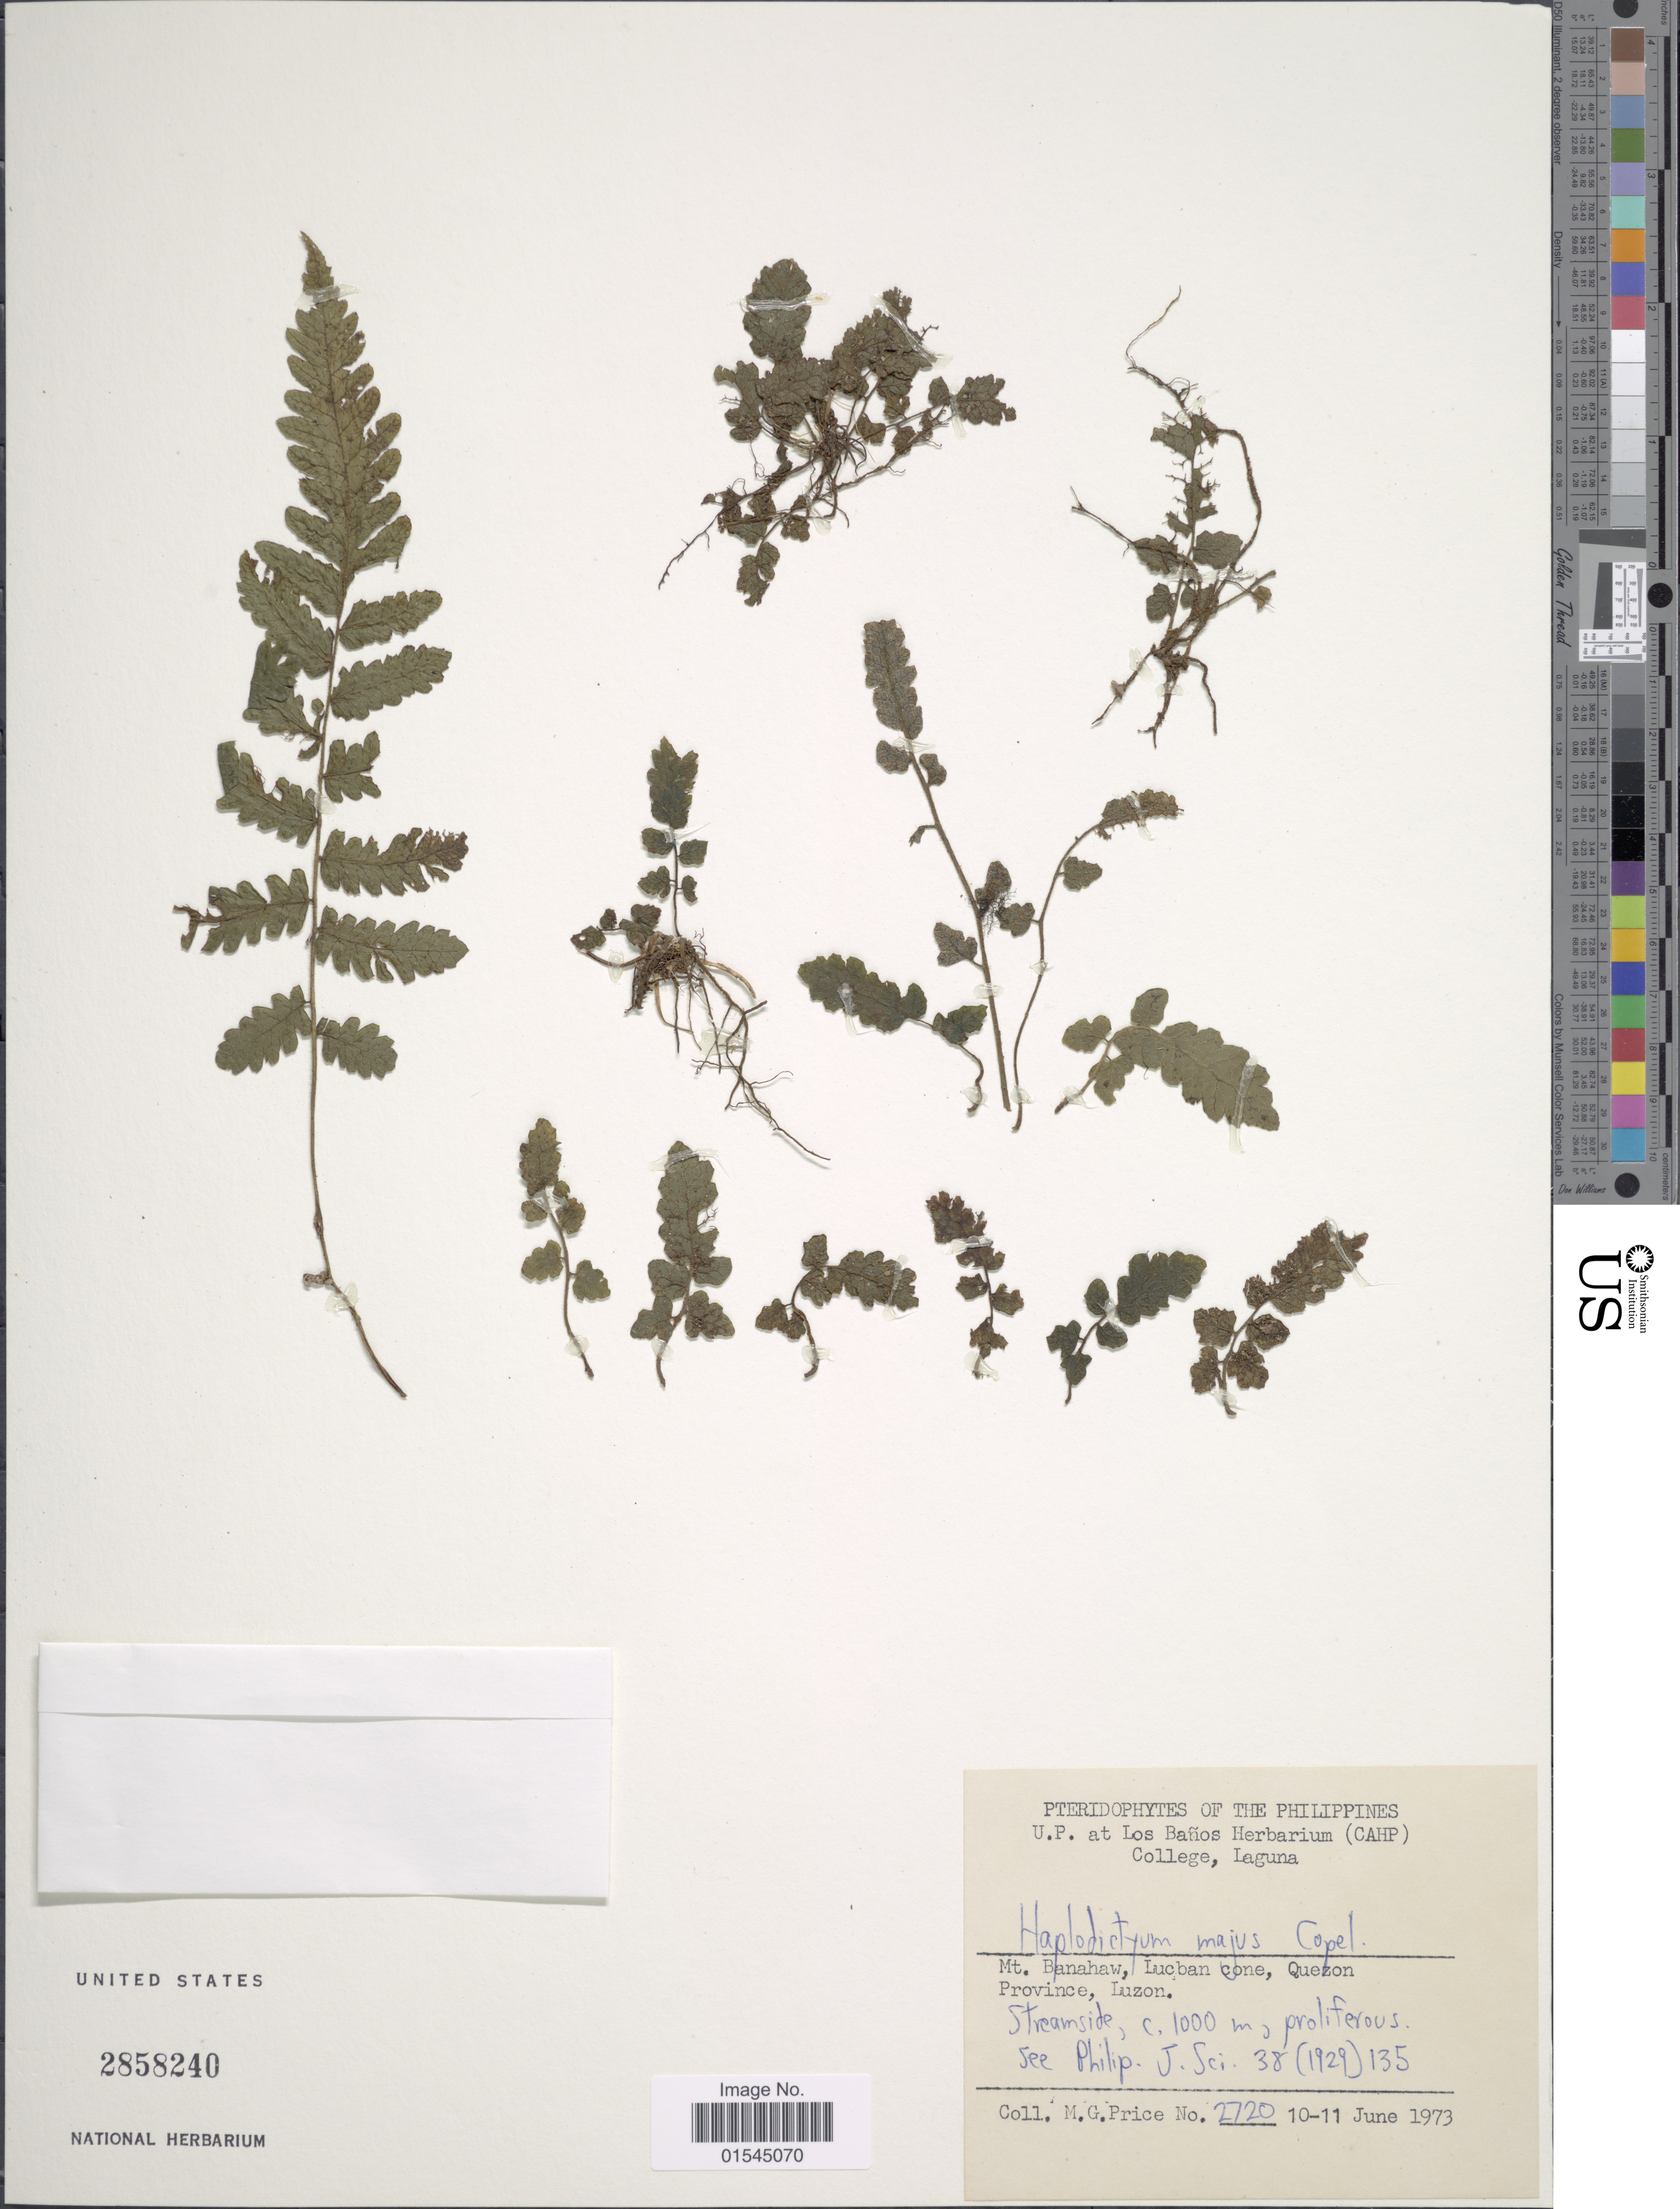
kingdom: Plantae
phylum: Tracheophyta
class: Polypodiopsida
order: Polypodiales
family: Thelypteridaceae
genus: Sphaerostephanos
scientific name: Sphaerostephanos major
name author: (Copel.) Holttum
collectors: M. G. Price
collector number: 2720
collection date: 1973-06-10/1973-06-11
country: Philippines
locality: Mt. Banahaw, Lucban cone, Quezon Province, Luzon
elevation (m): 1000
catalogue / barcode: US 2858240